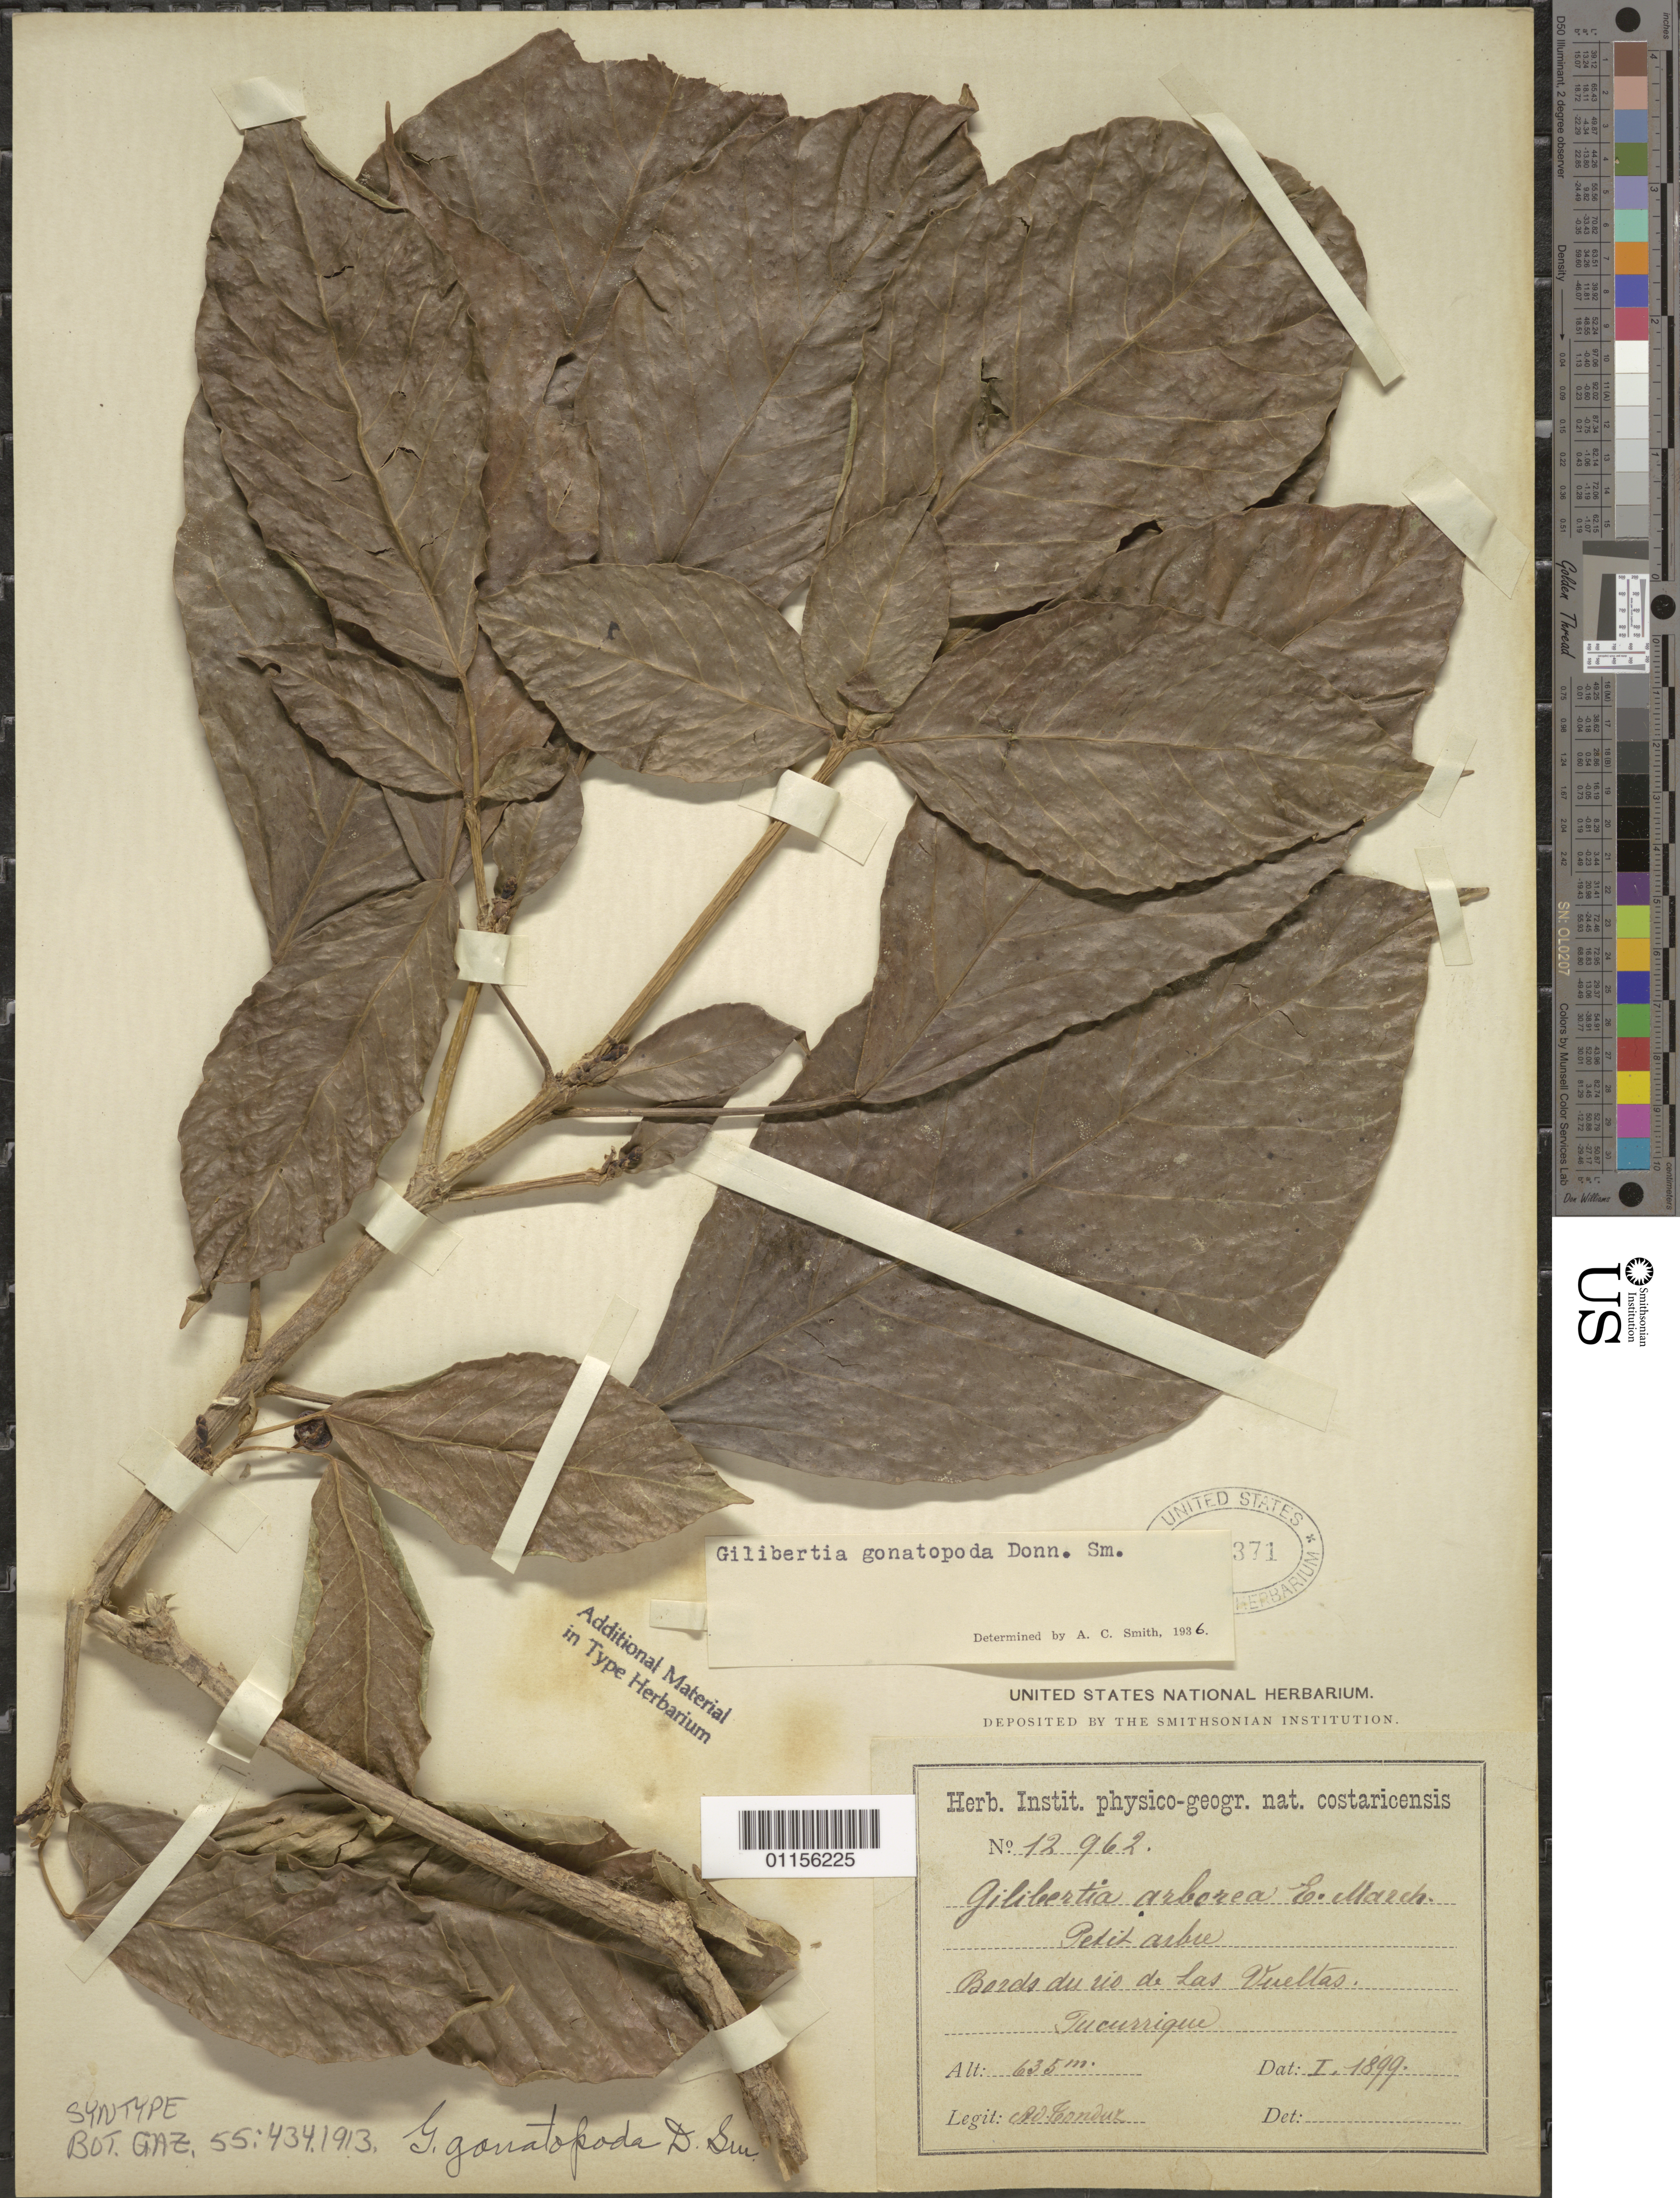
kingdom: Plantae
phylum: Tracheophyta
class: Magnoliopsida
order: Apiales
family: Araliaceae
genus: Dendropanax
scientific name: Dendropanax arboreus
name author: (L.) Decne. & Planch.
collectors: A. Tonduz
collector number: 12962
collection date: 1899-01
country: Costa Rica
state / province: Cartago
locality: Tucurrique.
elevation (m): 635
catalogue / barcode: US 354371